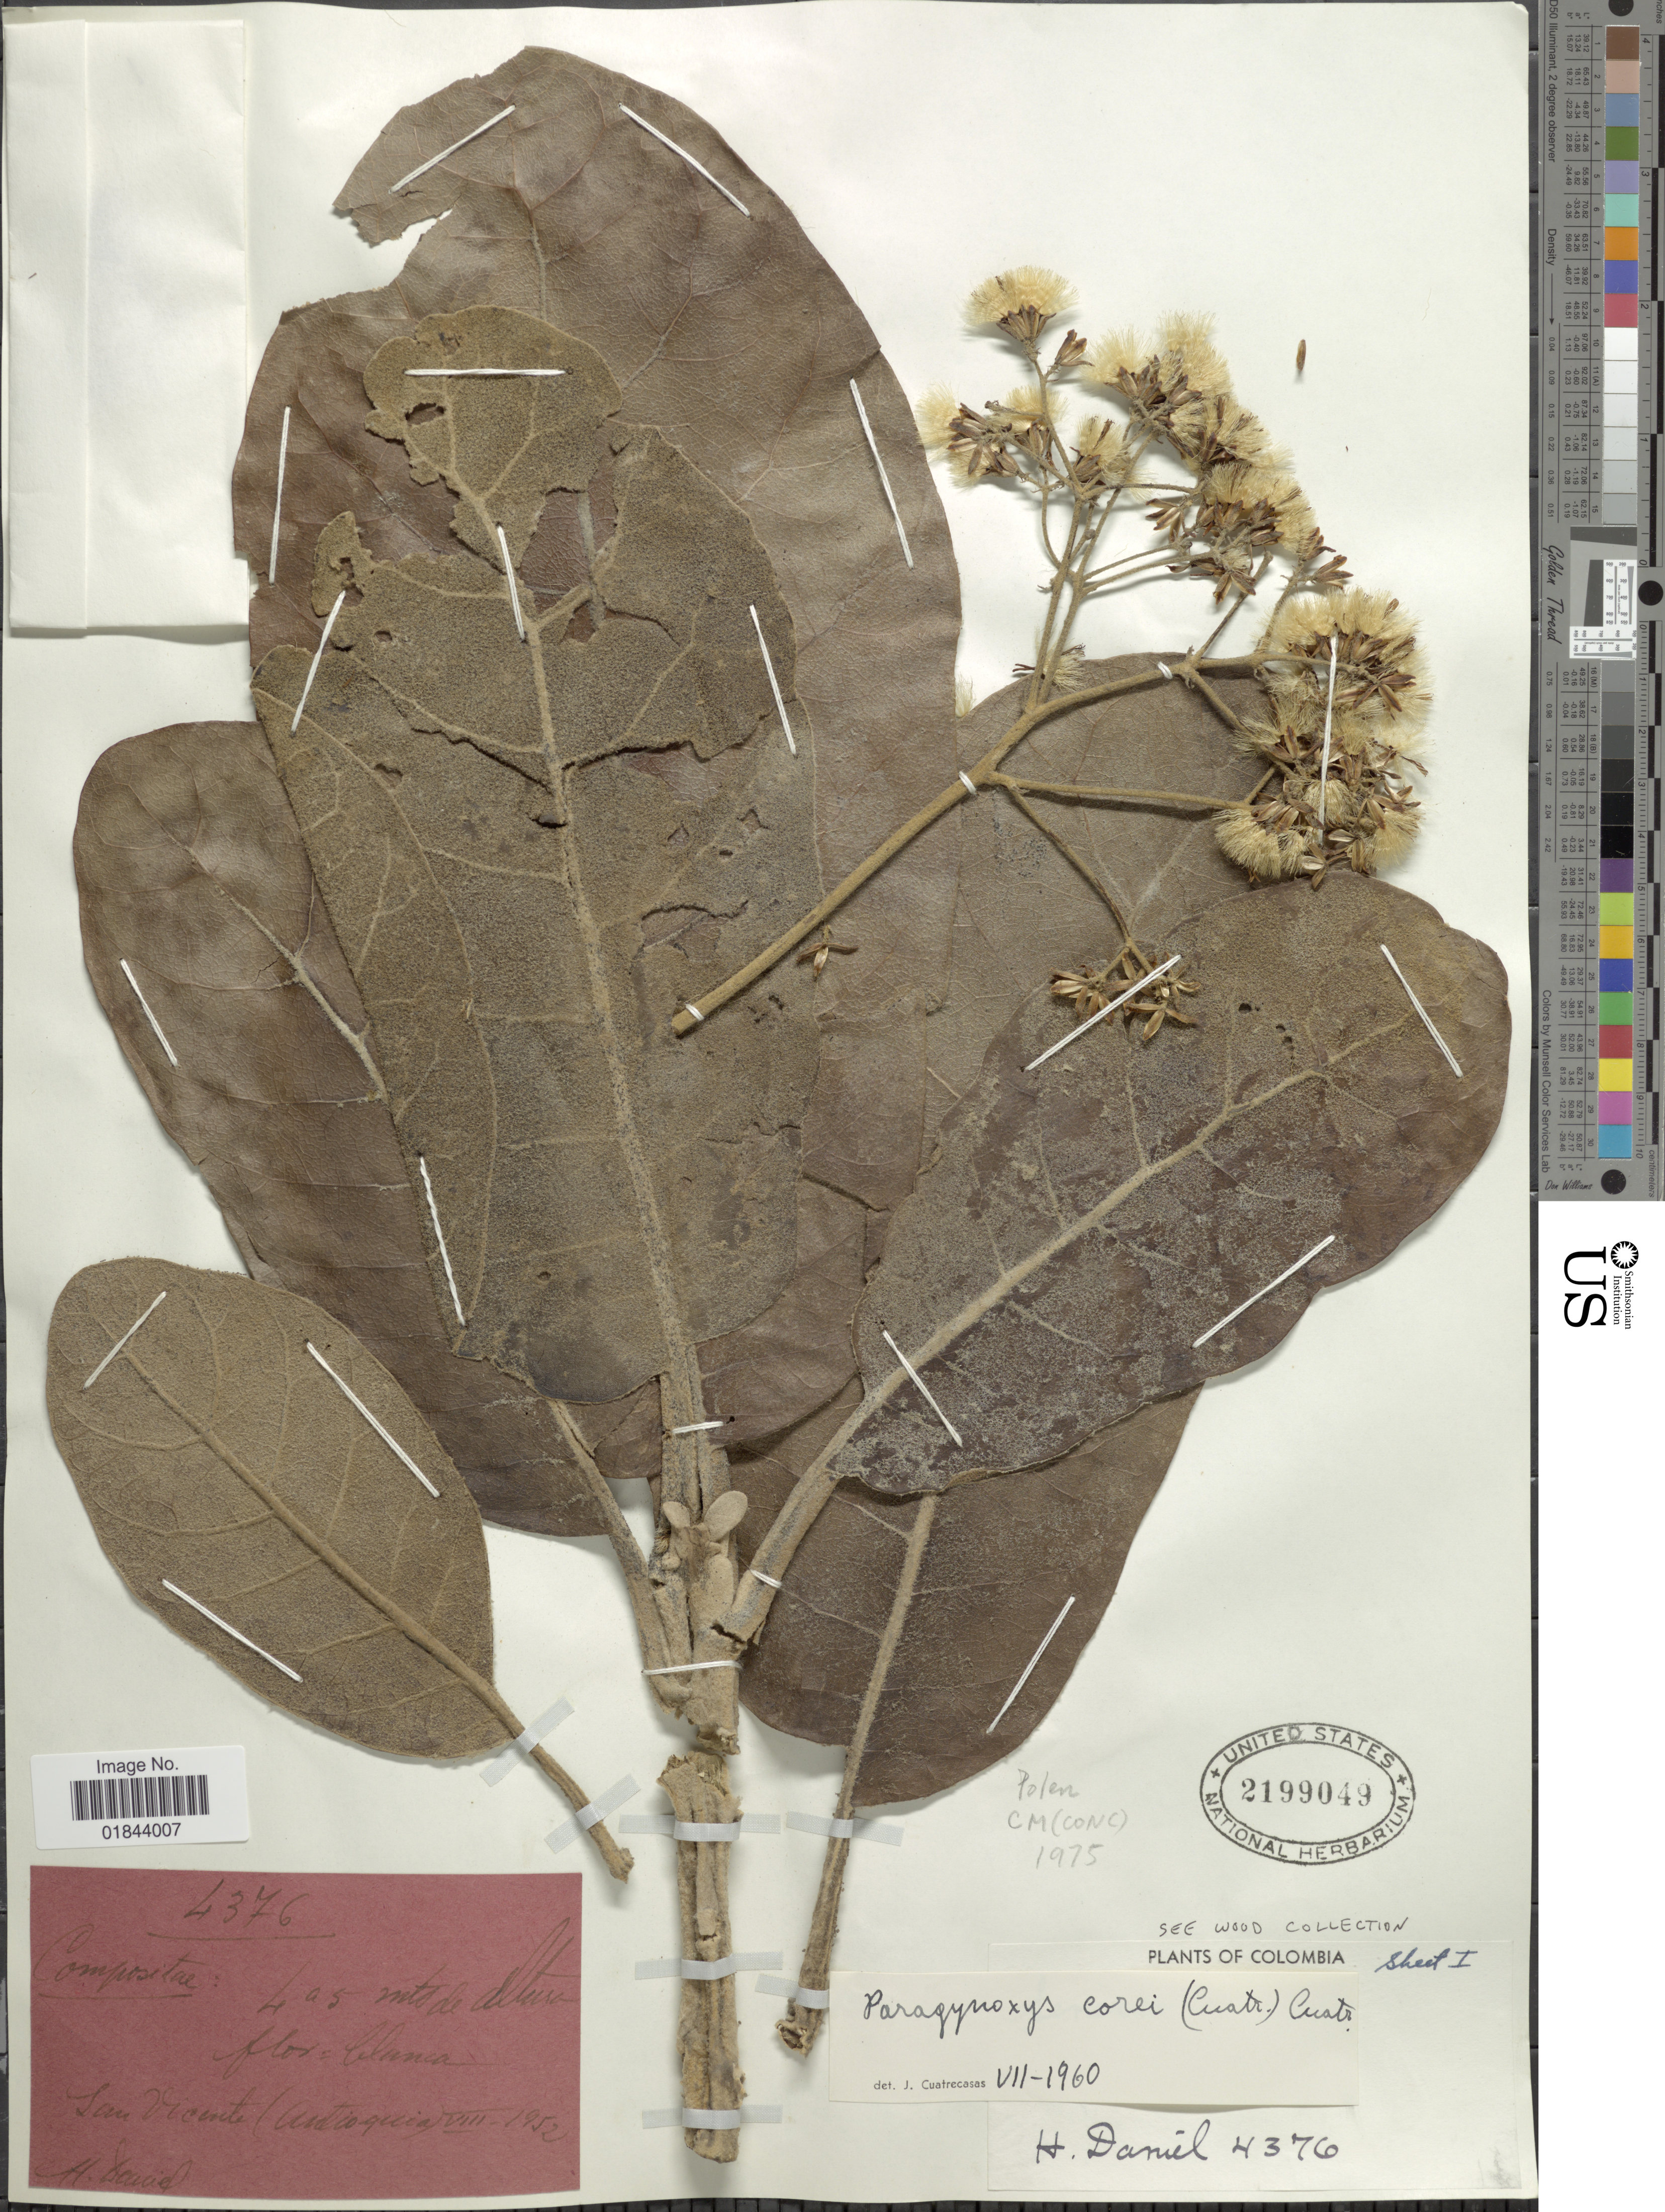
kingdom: Plantae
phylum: Tracheophyta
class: Magnoliopsida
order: Asterales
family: Asteraceae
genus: Pseudogynoxys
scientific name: Pseudogynoxys corei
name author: (Cuatrec.) Cuatrec.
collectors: H. Daniel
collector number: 4376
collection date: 1952-08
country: Colombia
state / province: Antioquia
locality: San Vicente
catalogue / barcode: US 2199049